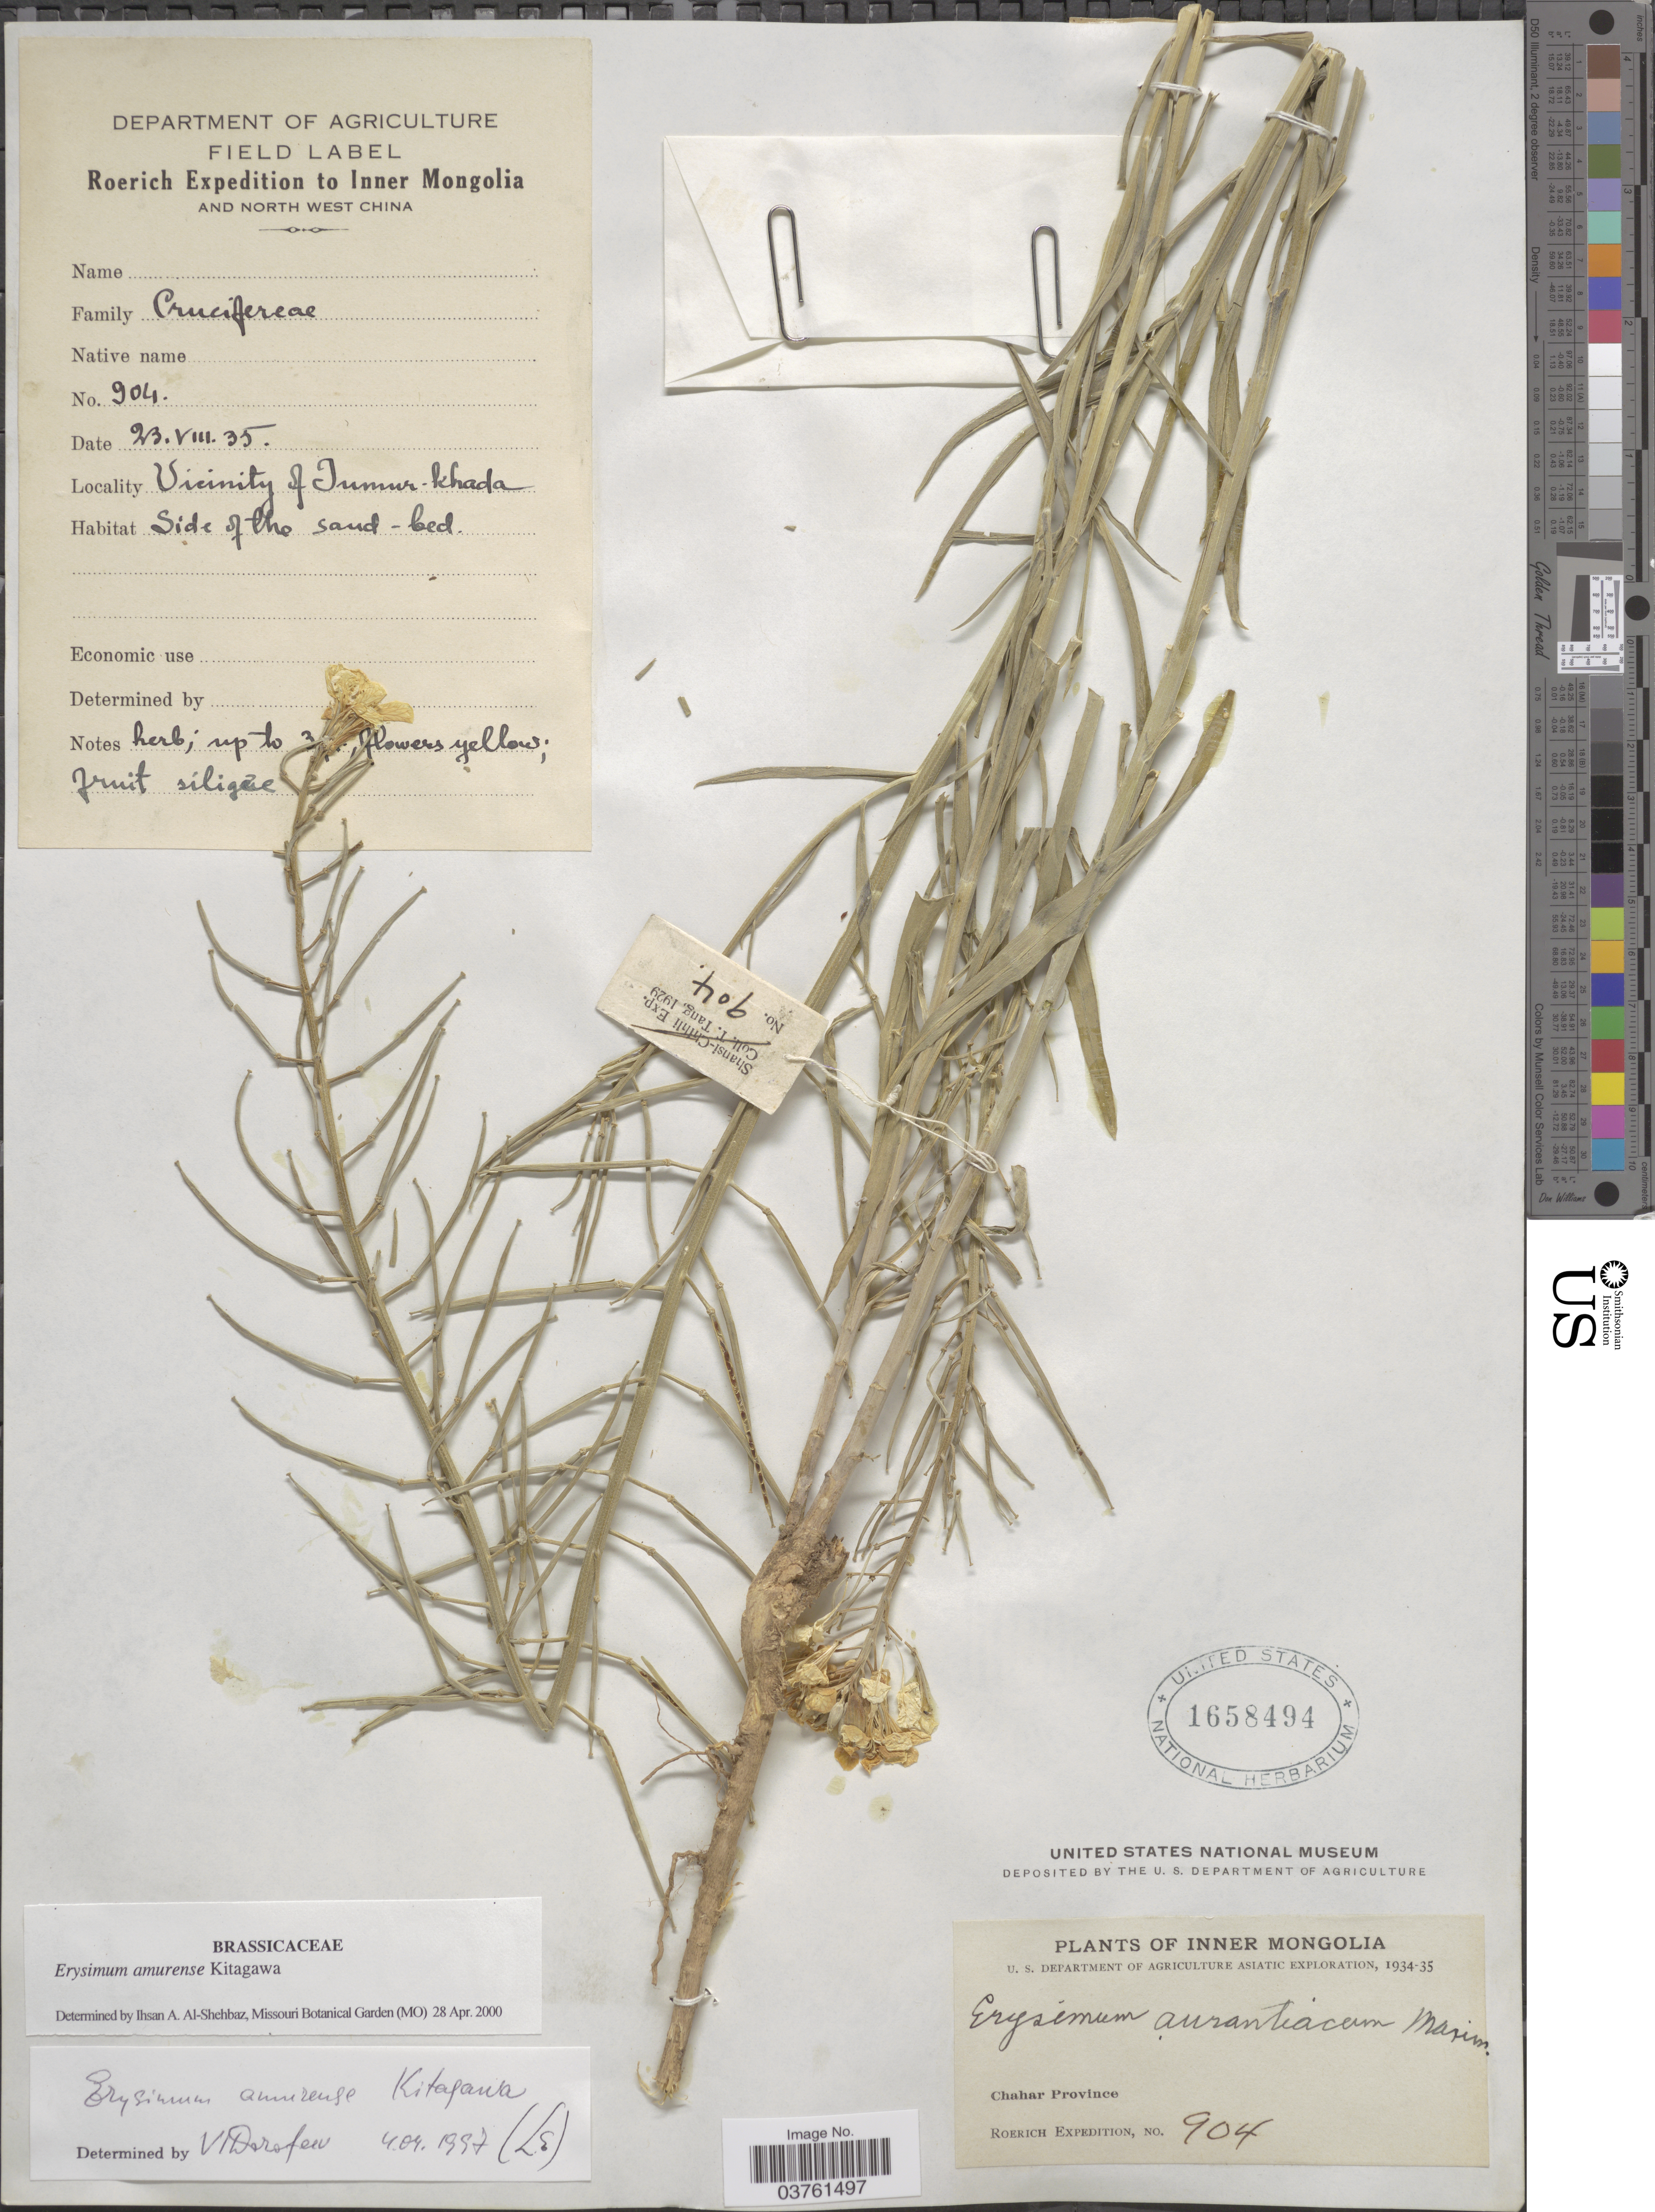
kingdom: Plantae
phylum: Tracheophyta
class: Magnoliopsida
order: Brassicales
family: Brassicaceae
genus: Erysimum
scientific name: Erysimum amurense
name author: Kitag.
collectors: Roerich Expedition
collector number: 904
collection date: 1935-08-23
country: China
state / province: Nei Monggol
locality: Inner Mongolia and North West China. Vicinity of Jumur-Khada. Chahar Province.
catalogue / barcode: US 1658494